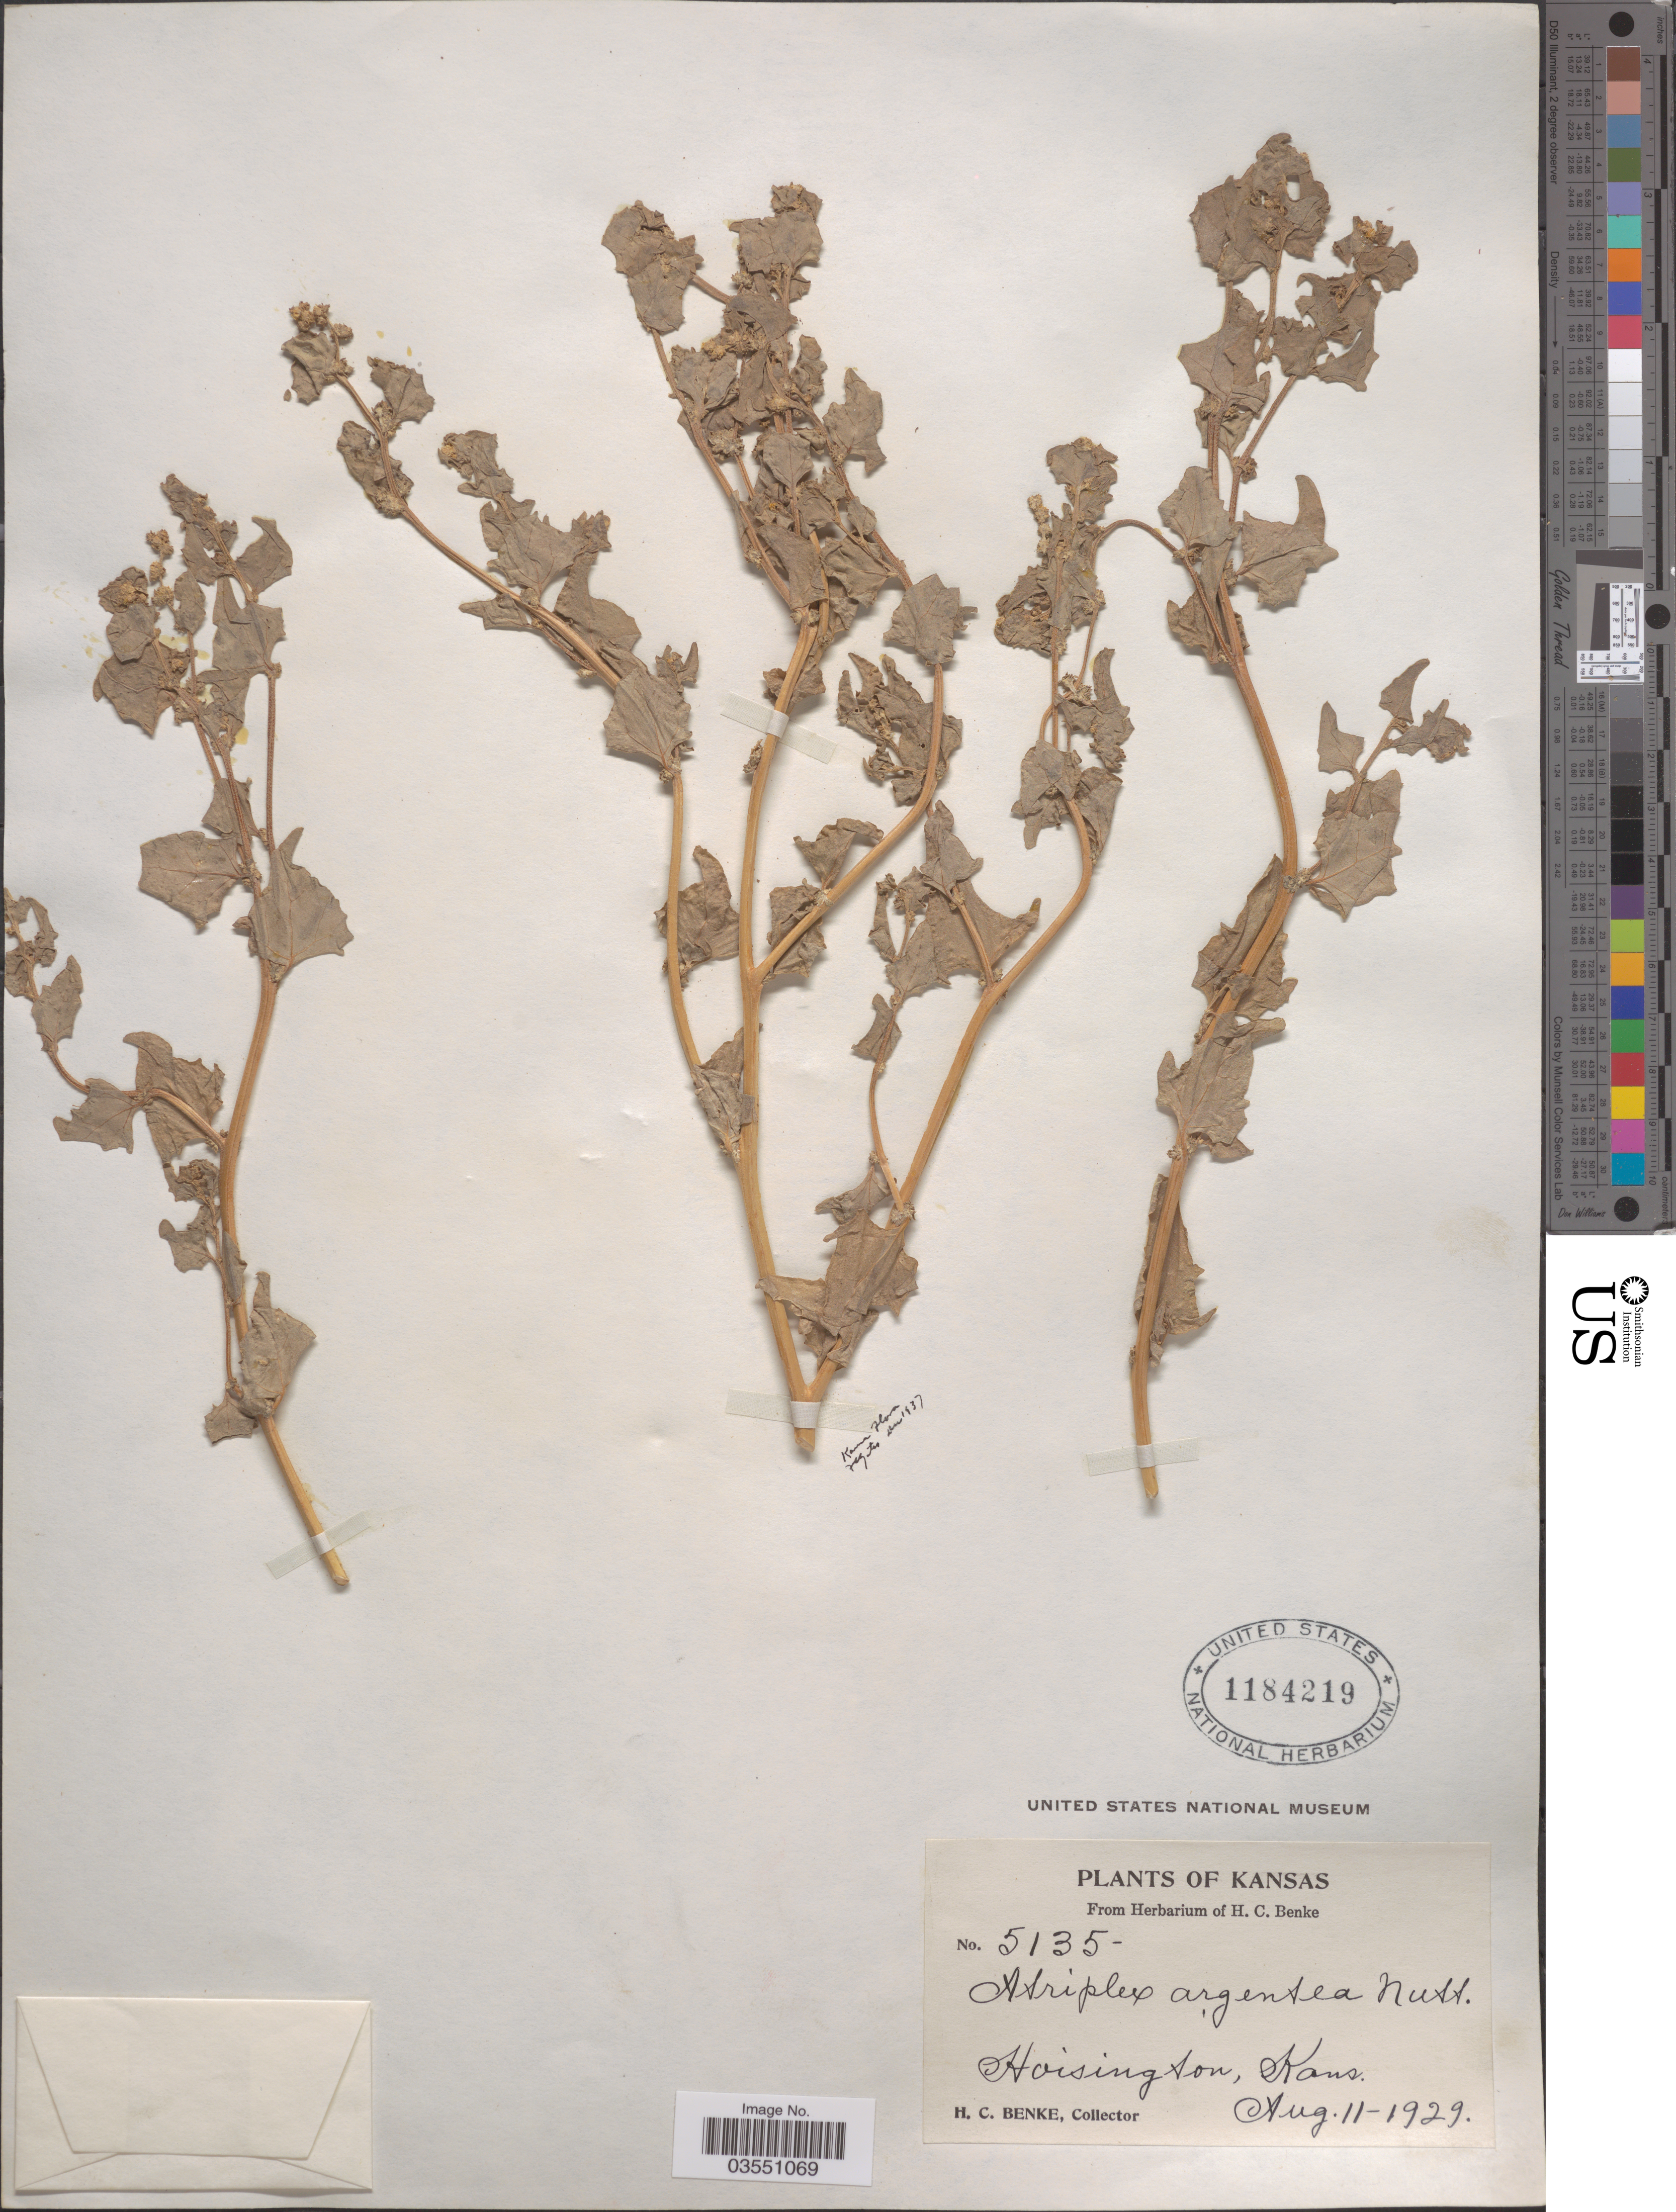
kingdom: Plantae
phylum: Tracheophyta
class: Magnoliopsida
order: Caryophyllales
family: Amaranthaceae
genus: Atriplex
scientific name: Atriplex argentea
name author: Nutt.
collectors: H. Benke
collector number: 5135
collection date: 1929-08-11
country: United States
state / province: Kansas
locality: Hoisington.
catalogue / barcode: US 1184219